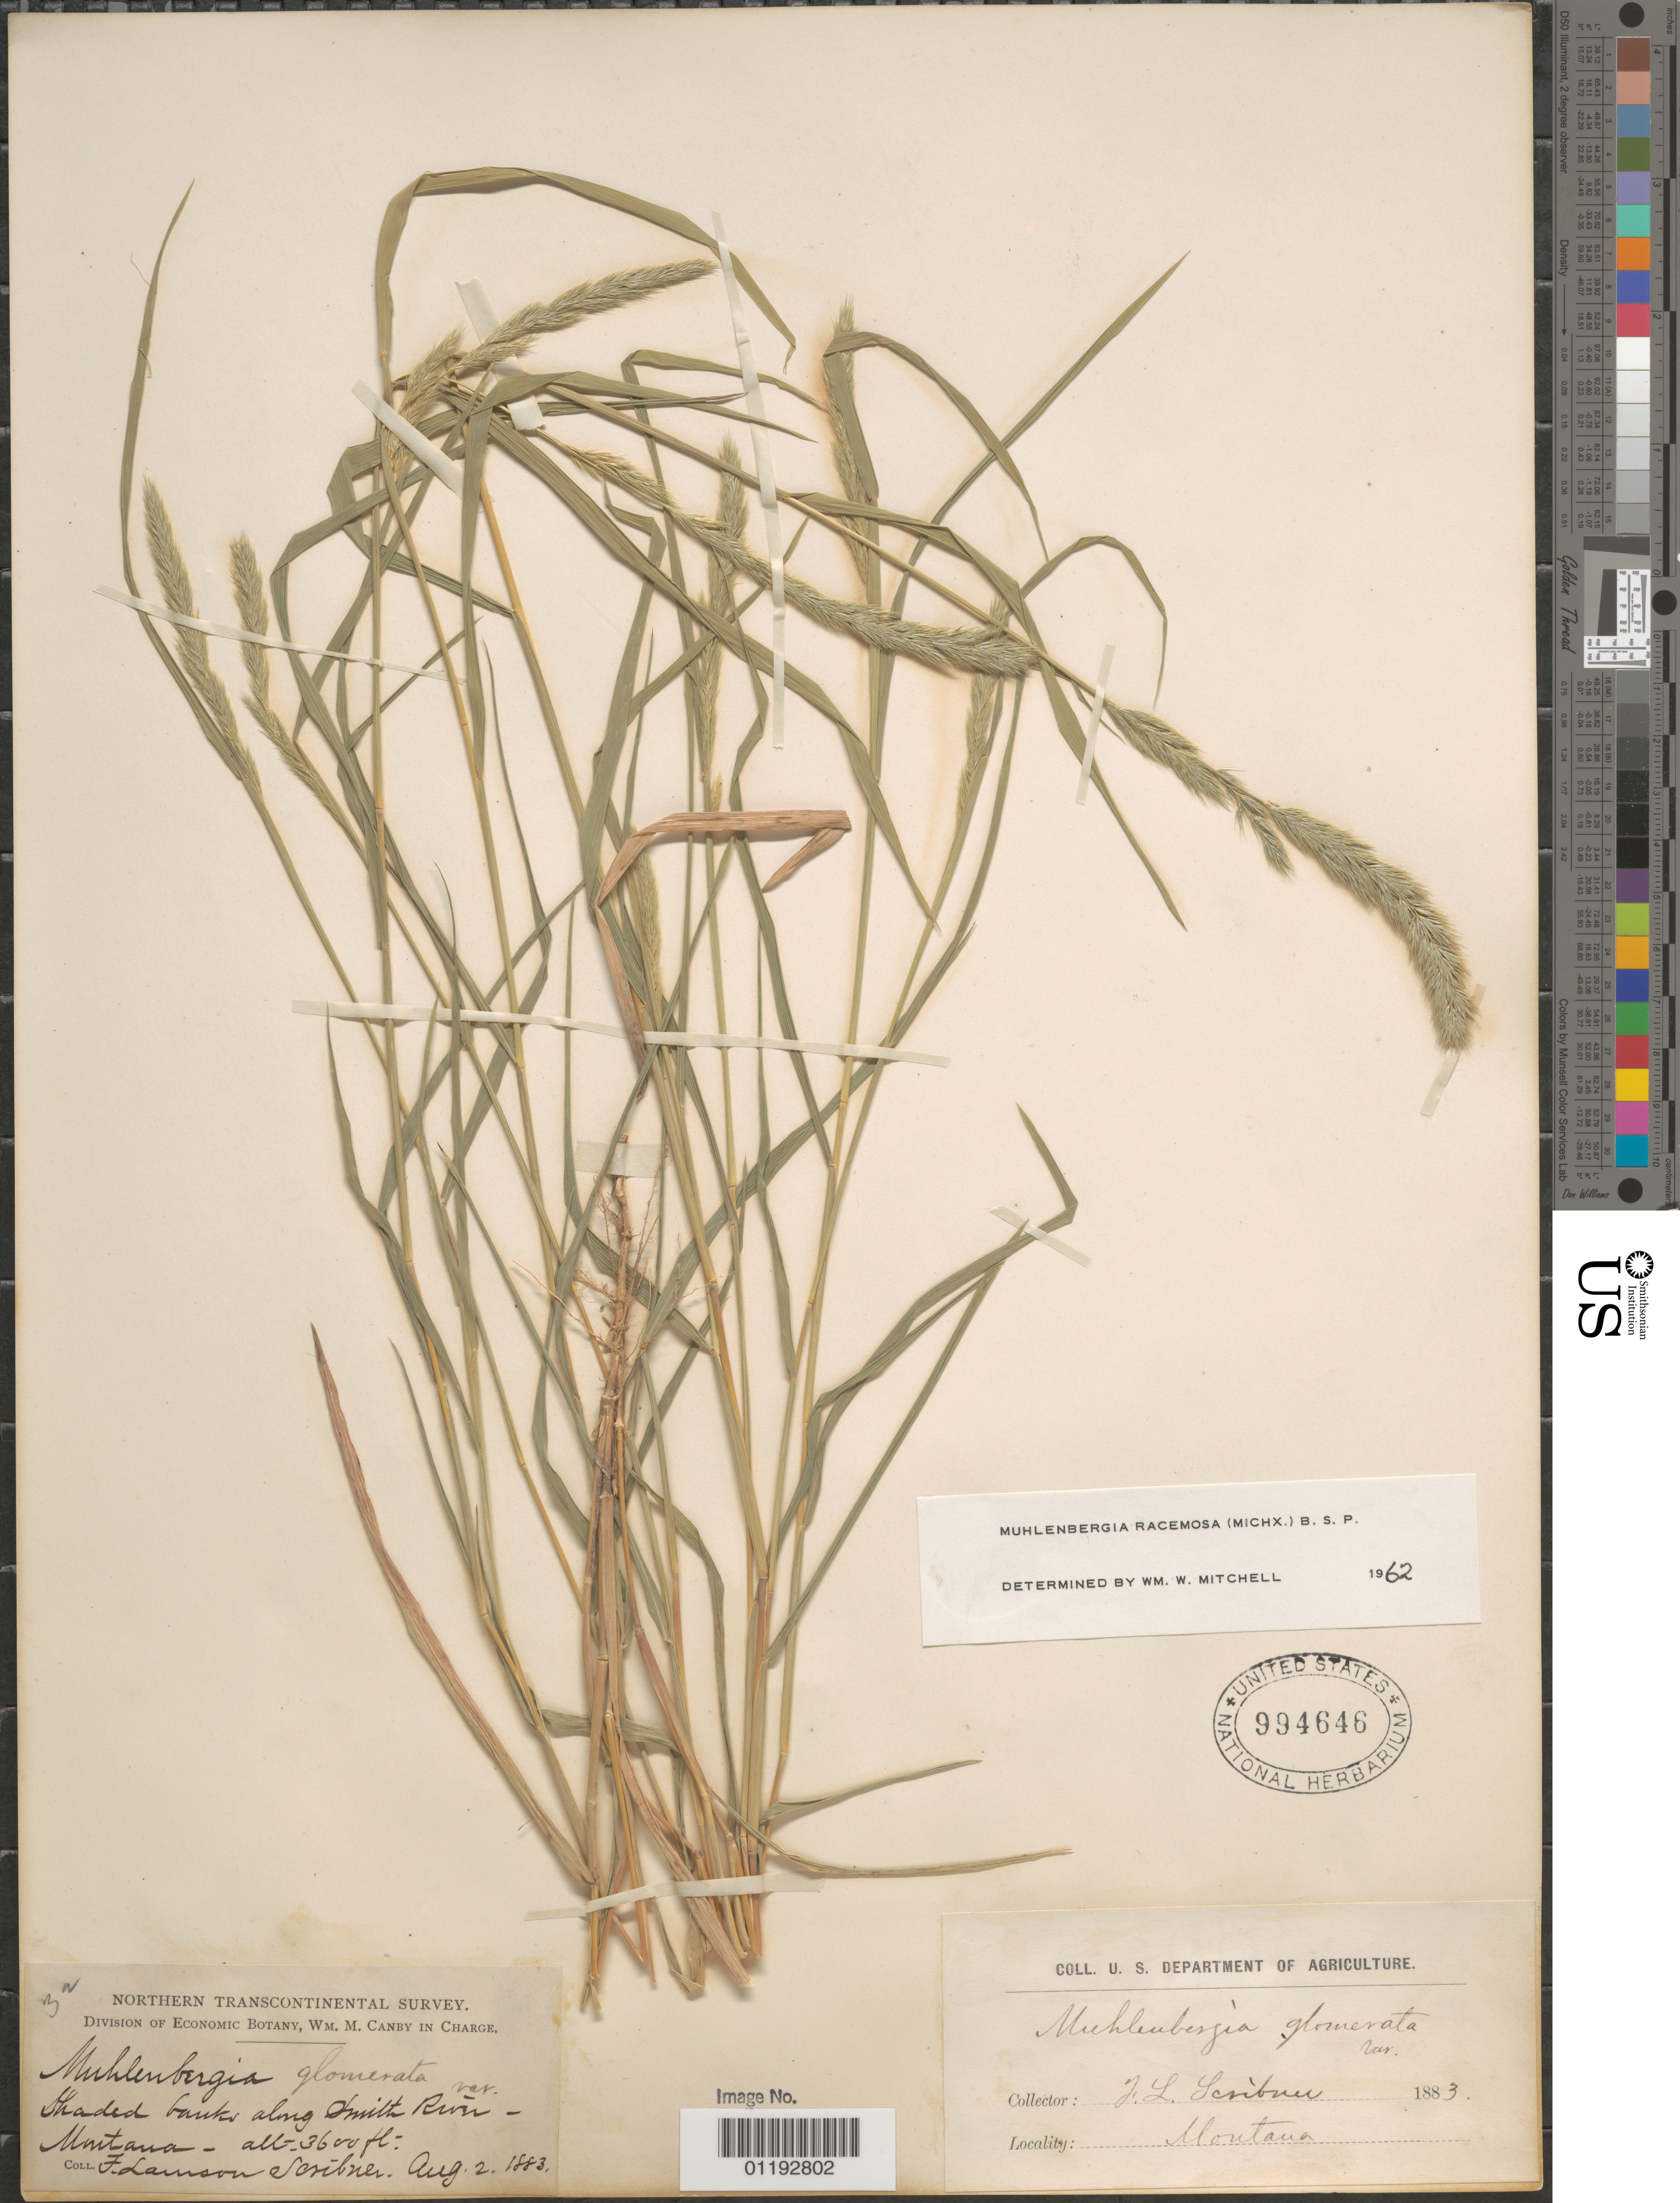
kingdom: Plantae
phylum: Tracheophyta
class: Liliopsida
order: Poales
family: Poaceae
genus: Muhlenbergia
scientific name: Muhlenbergia racemosa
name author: (Michx.) Britton et al.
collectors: F. L. Scribner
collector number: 32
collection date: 1883-08-02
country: United States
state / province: Montana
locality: Shaded banks along Smith River.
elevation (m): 1097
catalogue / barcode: US 994646